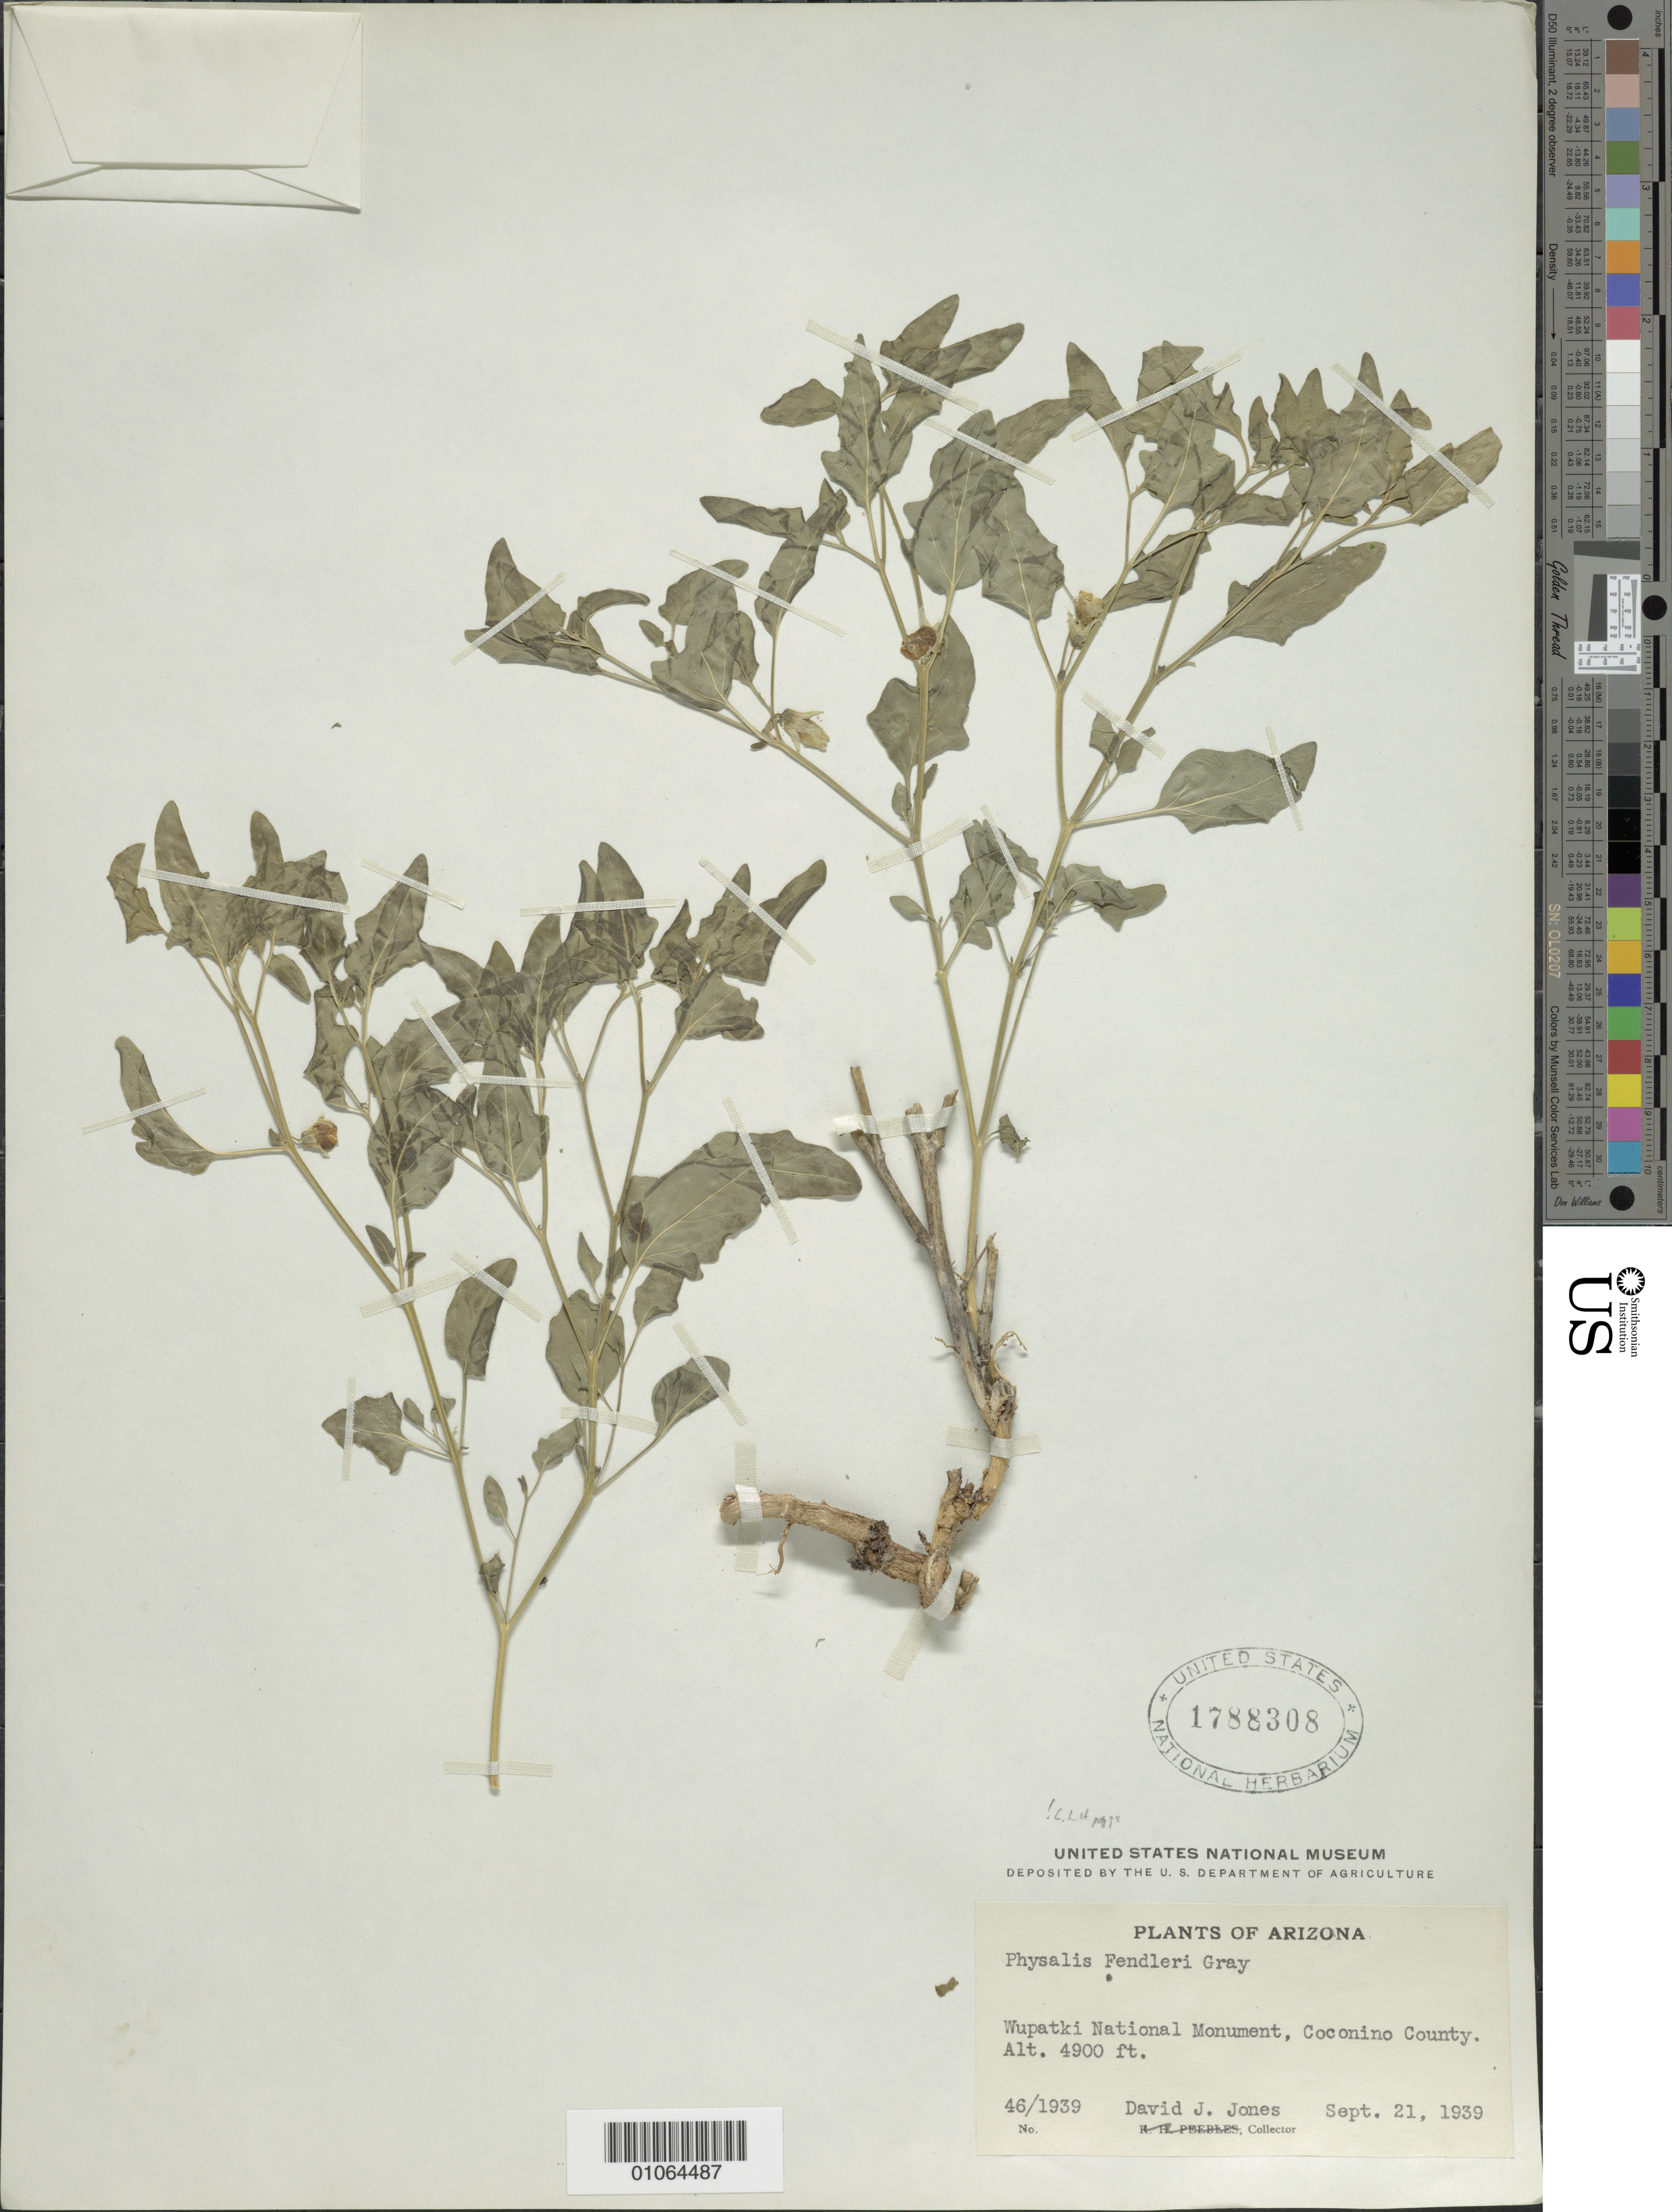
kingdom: Plantae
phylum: Tracheophyta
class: Magnoliopsida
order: Solanales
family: Solanaceae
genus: Physalis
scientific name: Physalis fendleri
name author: A. Gray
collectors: D. Jones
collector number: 46/1939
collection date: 1939-09-21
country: United States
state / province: Arizona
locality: Wupatki National Monument, Coconino County.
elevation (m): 1494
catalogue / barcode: US 1788308